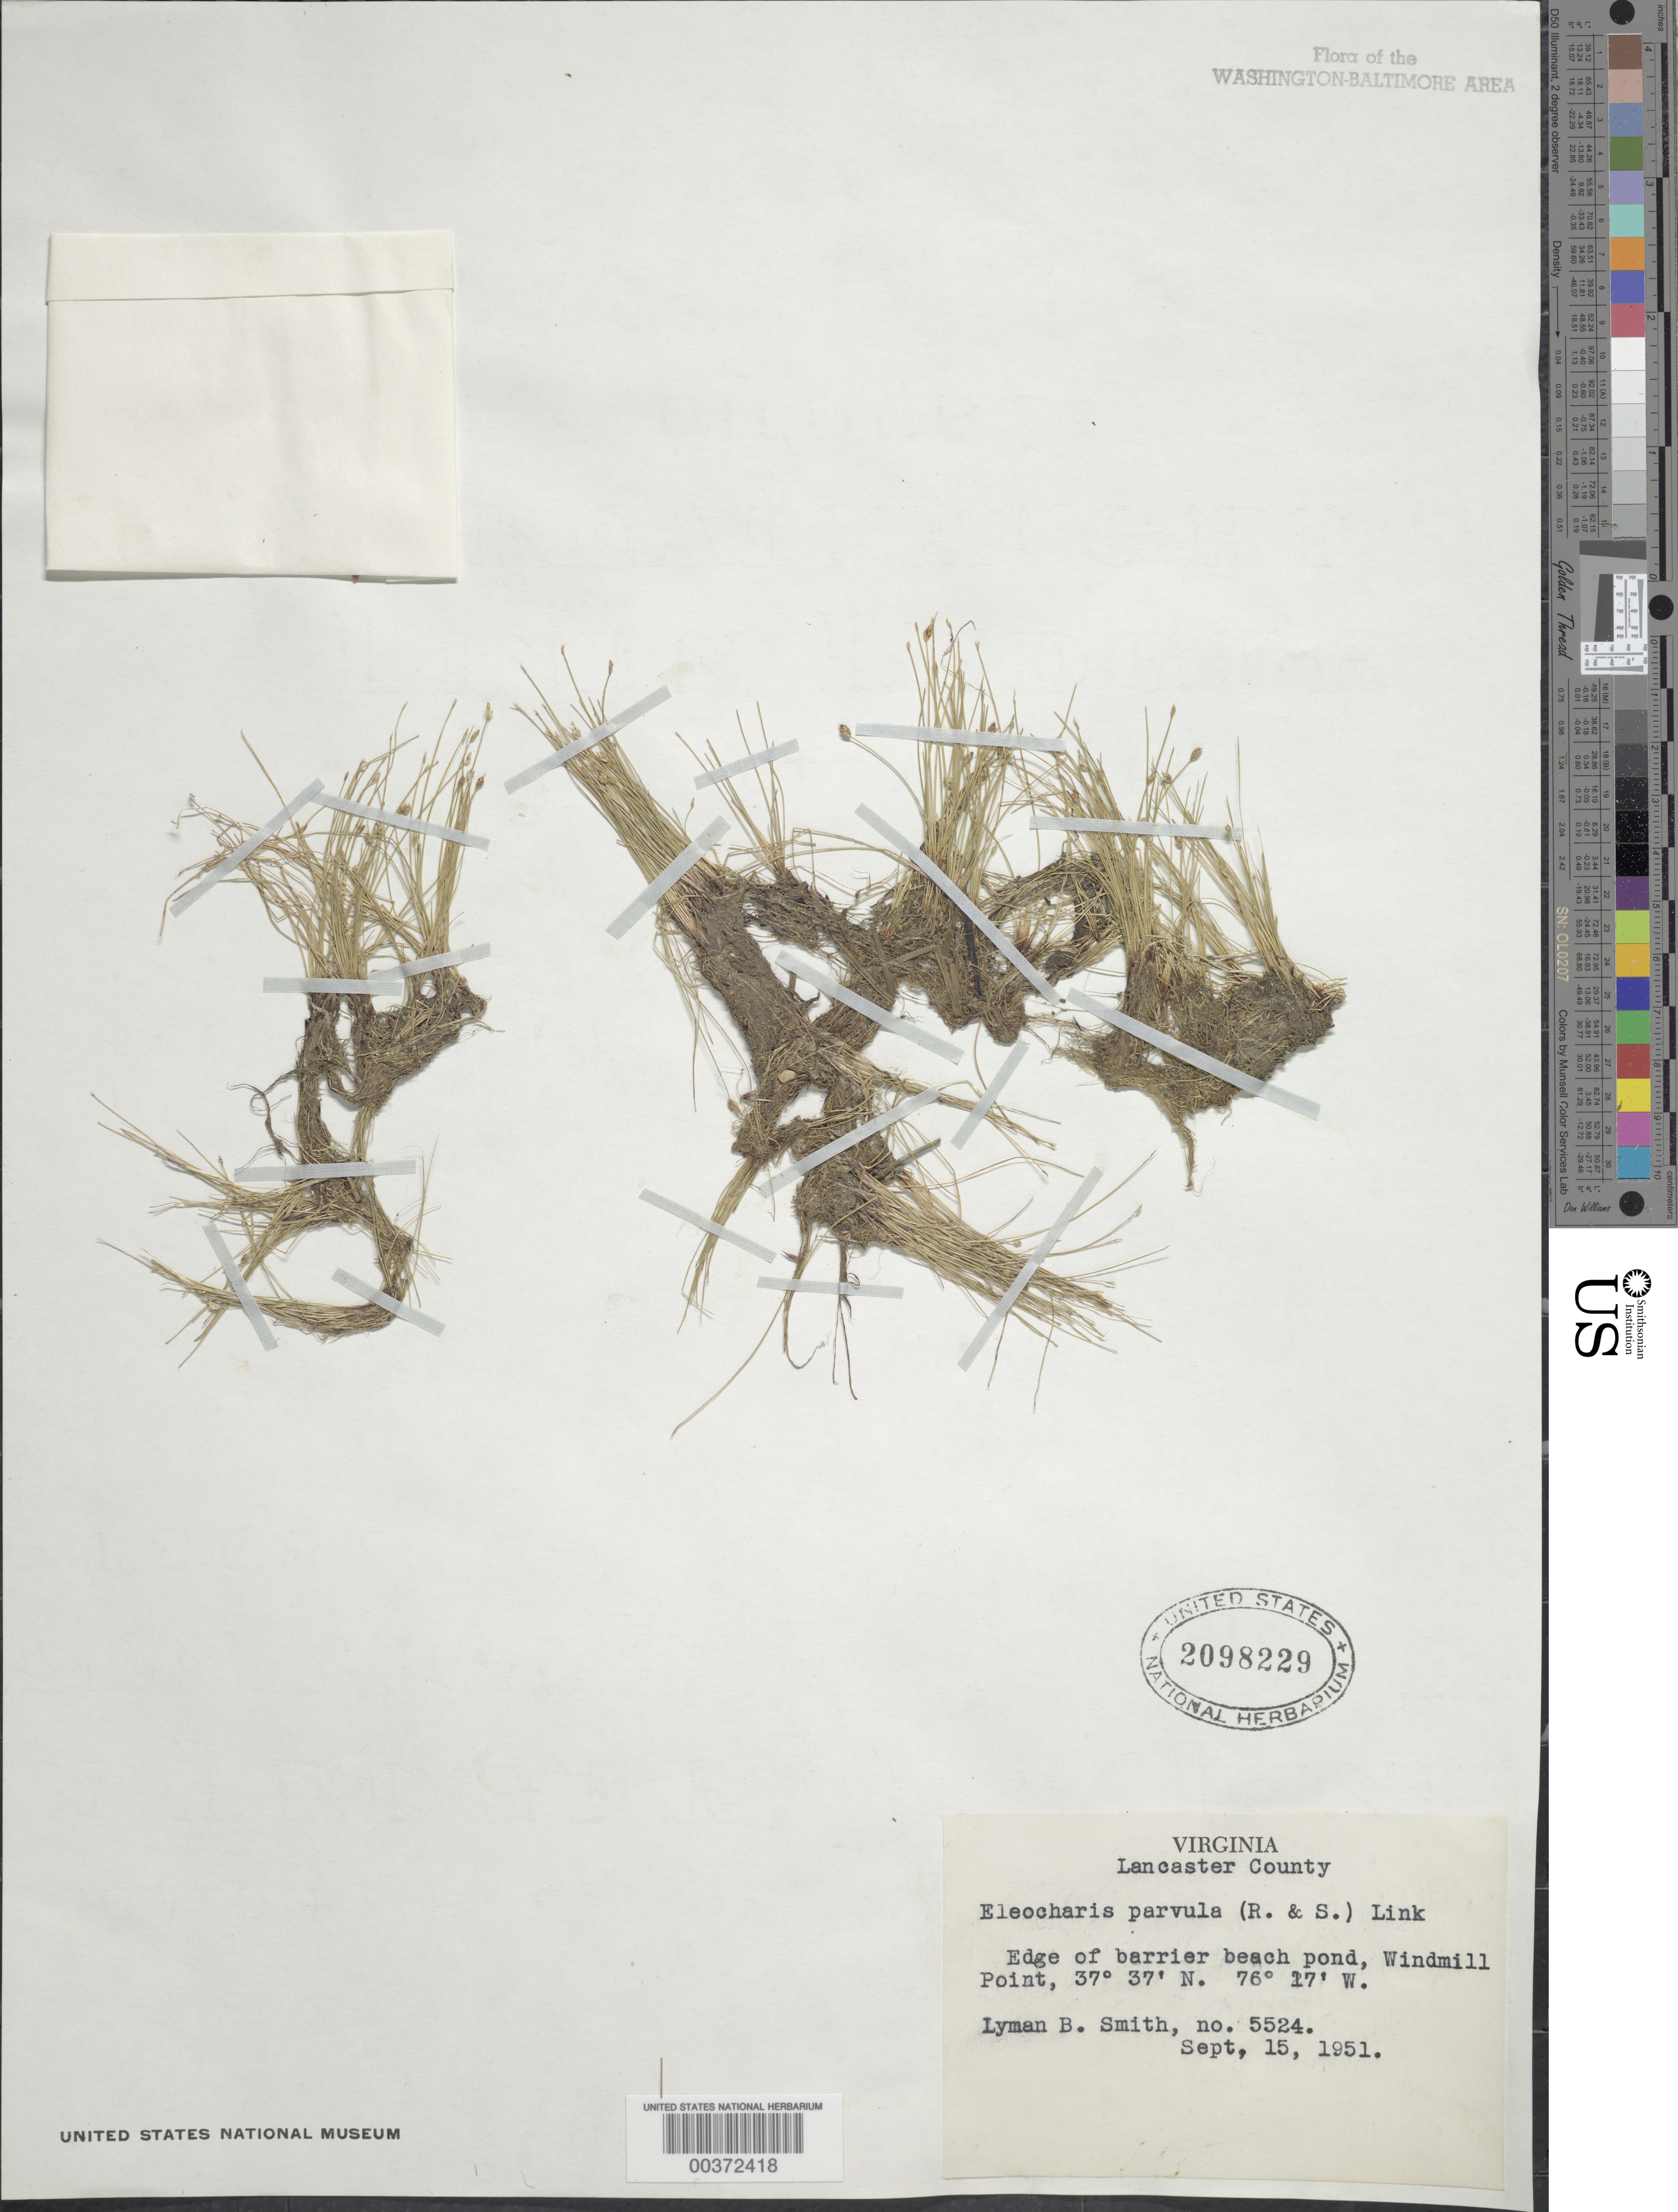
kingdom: Plantae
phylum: Tracheophyta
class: Liliopsida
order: Poales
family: Cyperaceae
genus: Eleocharis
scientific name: Eleocharis parvula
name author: (Roem. & Schult.) Link ex Williams et al.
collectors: L. Smith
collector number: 5524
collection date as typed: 15 Sep 1951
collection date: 1951-09-15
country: United States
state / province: Virginia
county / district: Lancaster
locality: Windmill Point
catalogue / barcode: US 2098229